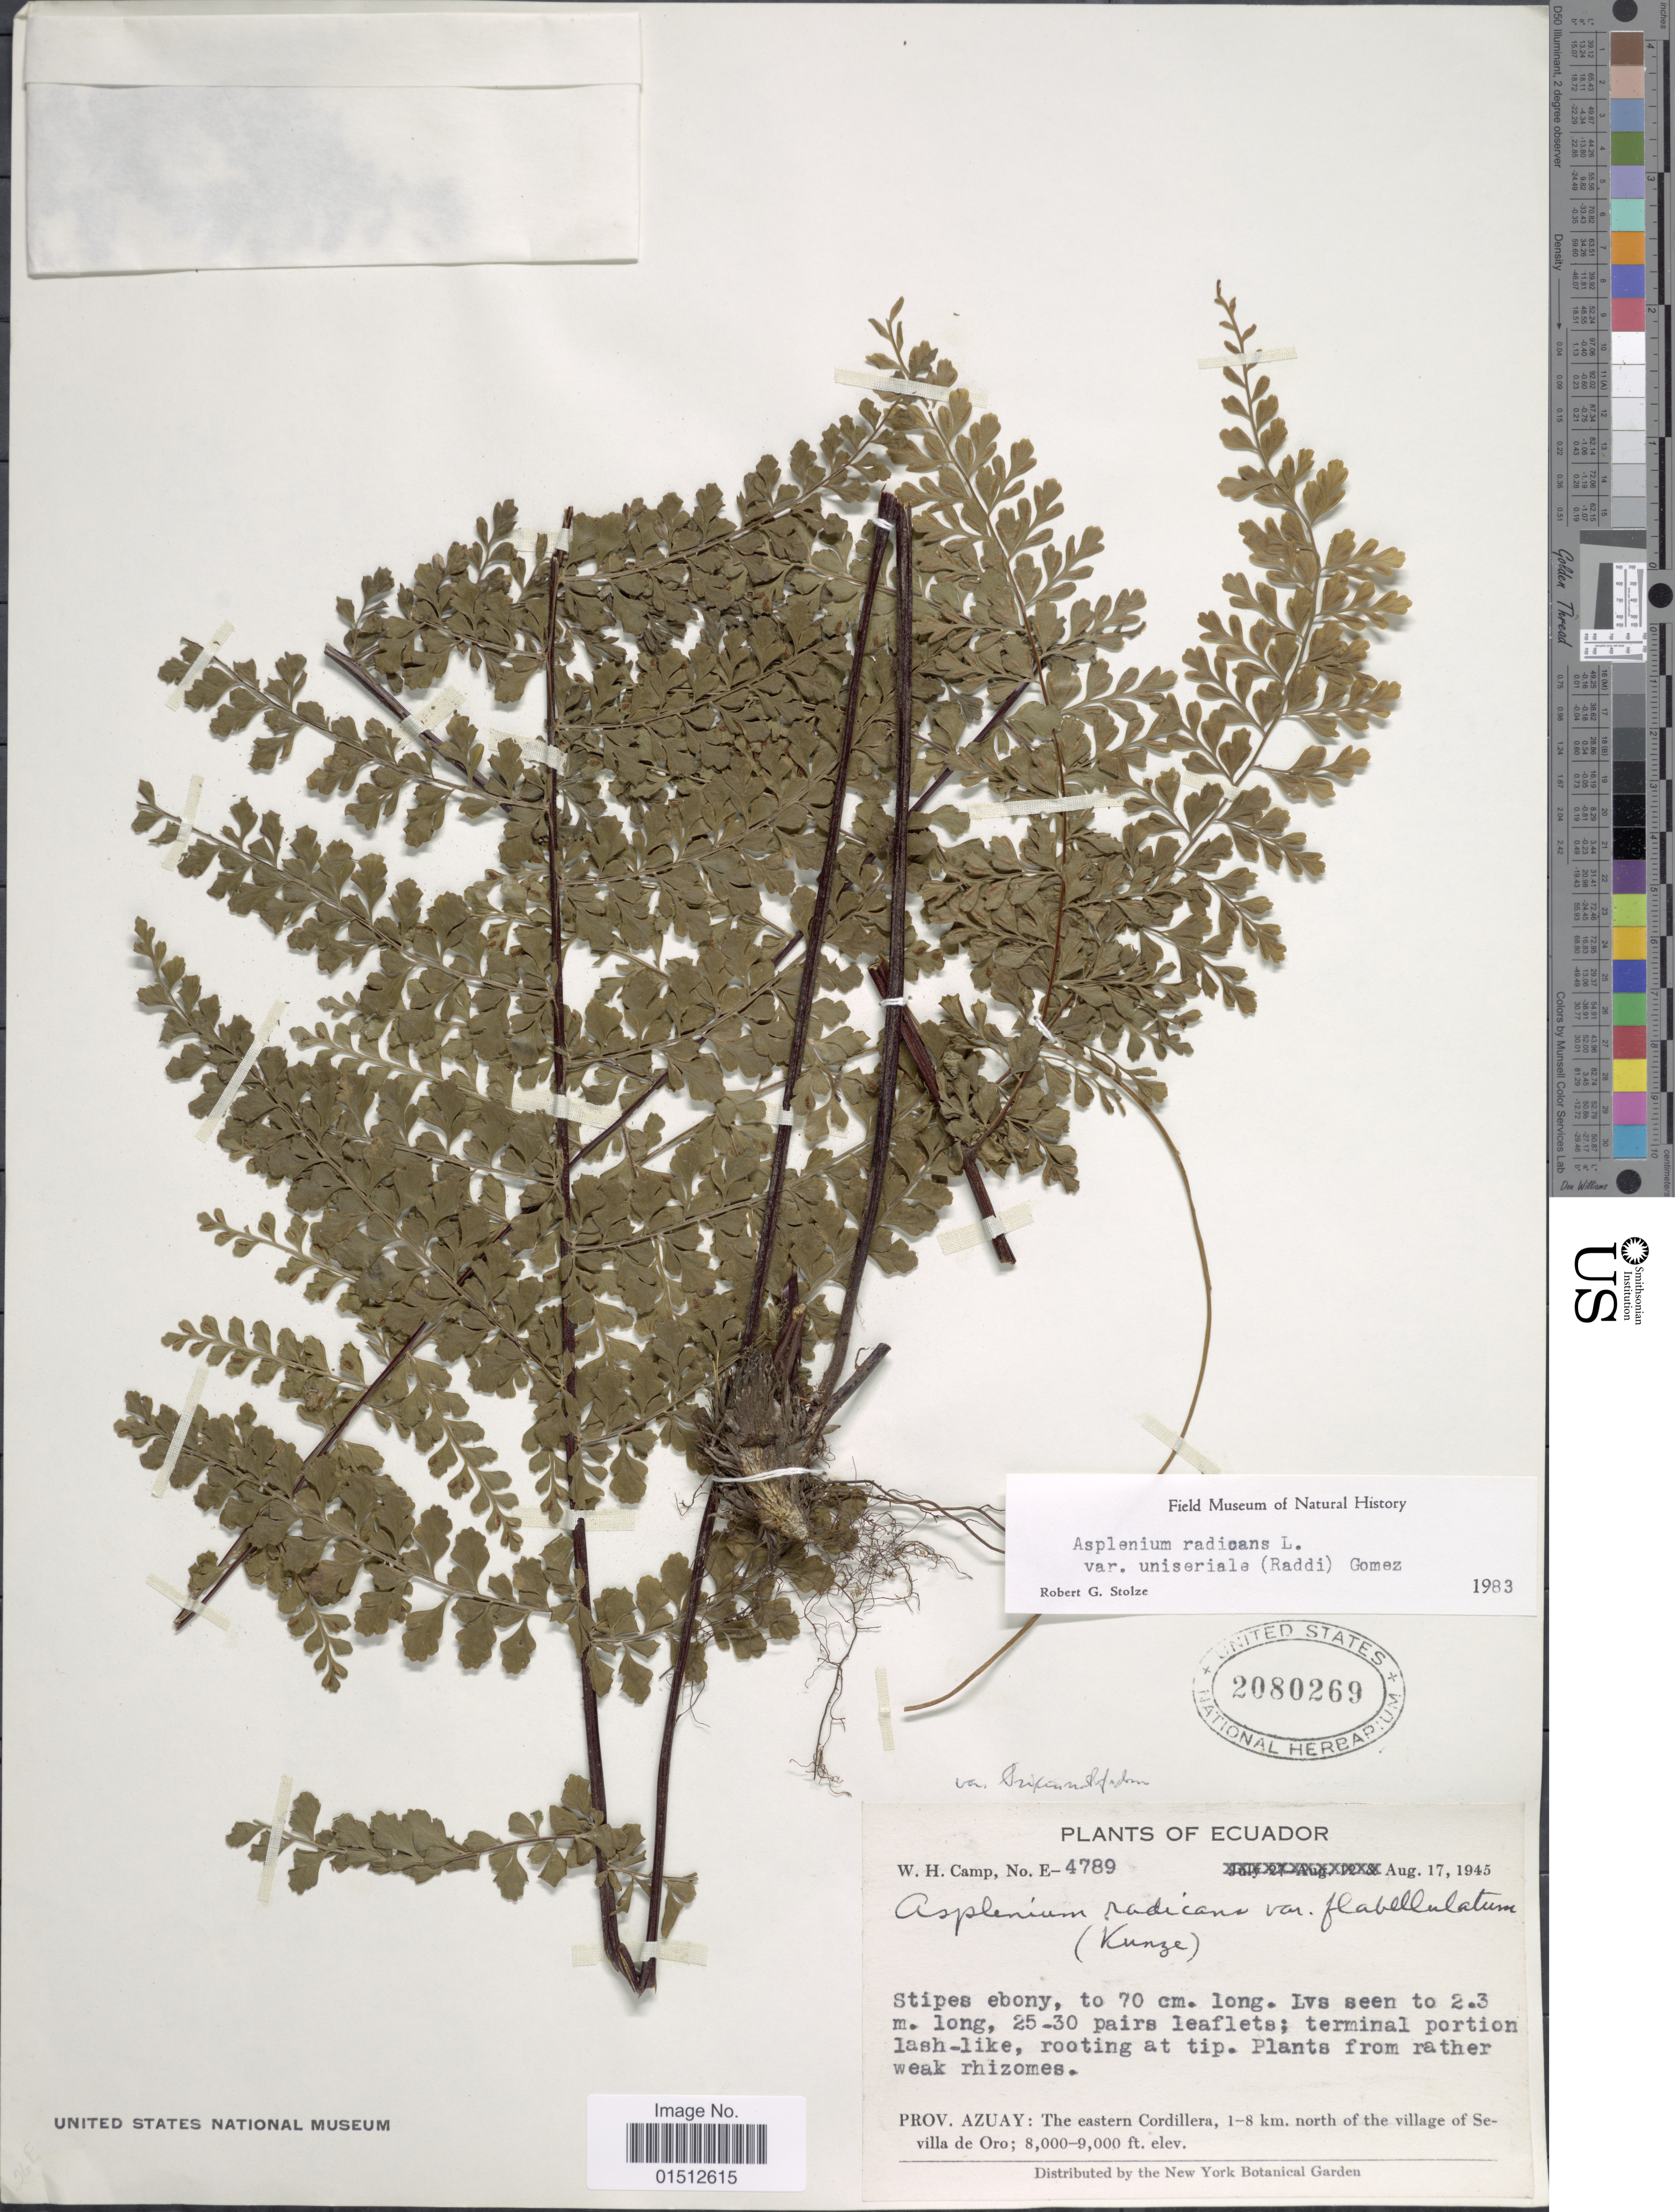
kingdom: Plantae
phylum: Tracheophyta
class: Polypodiopsida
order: Polypodiales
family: Aspleniaceae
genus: Asplenium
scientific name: Asplenium radicans var. tripinnatum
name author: (Hieron.) Proctor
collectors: W. H. Camp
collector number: E-4789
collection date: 1945-08-17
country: Ecuador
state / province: Azuay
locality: Prov. Azuay: The eastern Cordillera, 1-8 km. north of the village of Sevilla de Oro.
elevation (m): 2438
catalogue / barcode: US 2080269